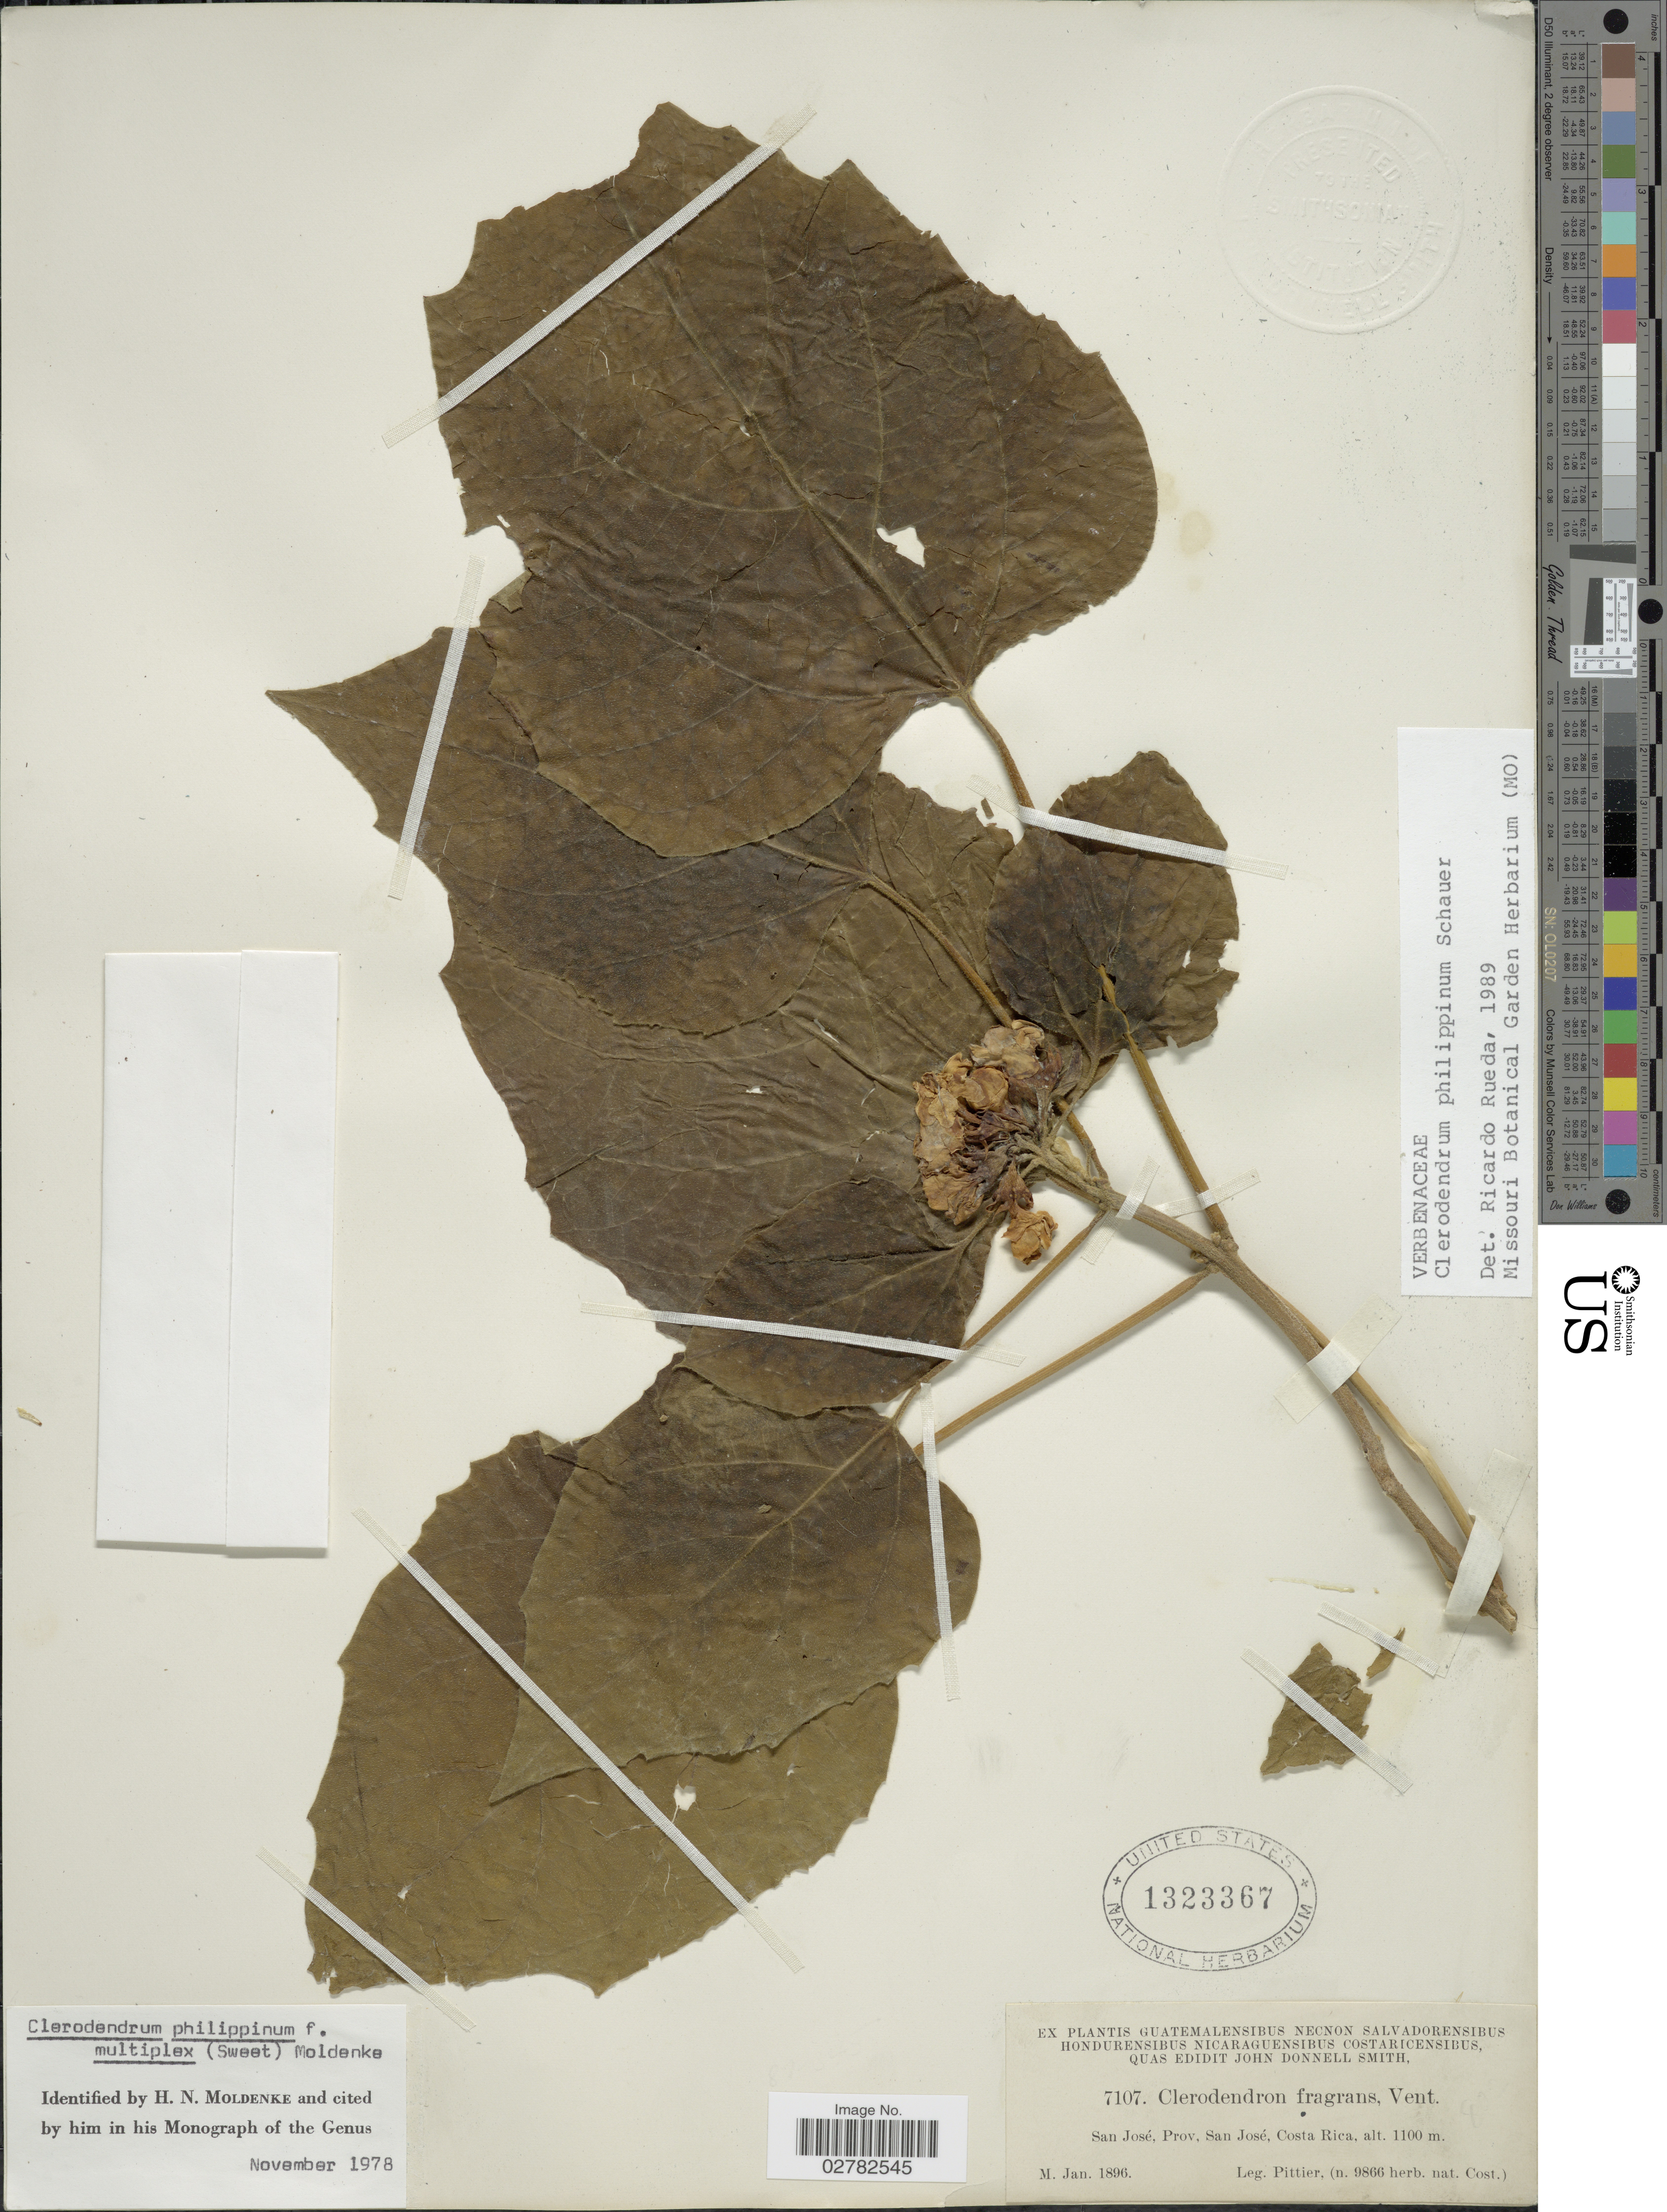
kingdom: Plantae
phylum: Tracheophyta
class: Magnoliopsida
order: Lamiales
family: Lamiaceae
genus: Clerodendrum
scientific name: Clerodendrum philippinum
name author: Schauer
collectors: Pittier, --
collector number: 7107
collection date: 1896-01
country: Costa Rica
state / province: San José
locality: San José.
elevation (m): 1100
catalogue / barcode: US 1323367